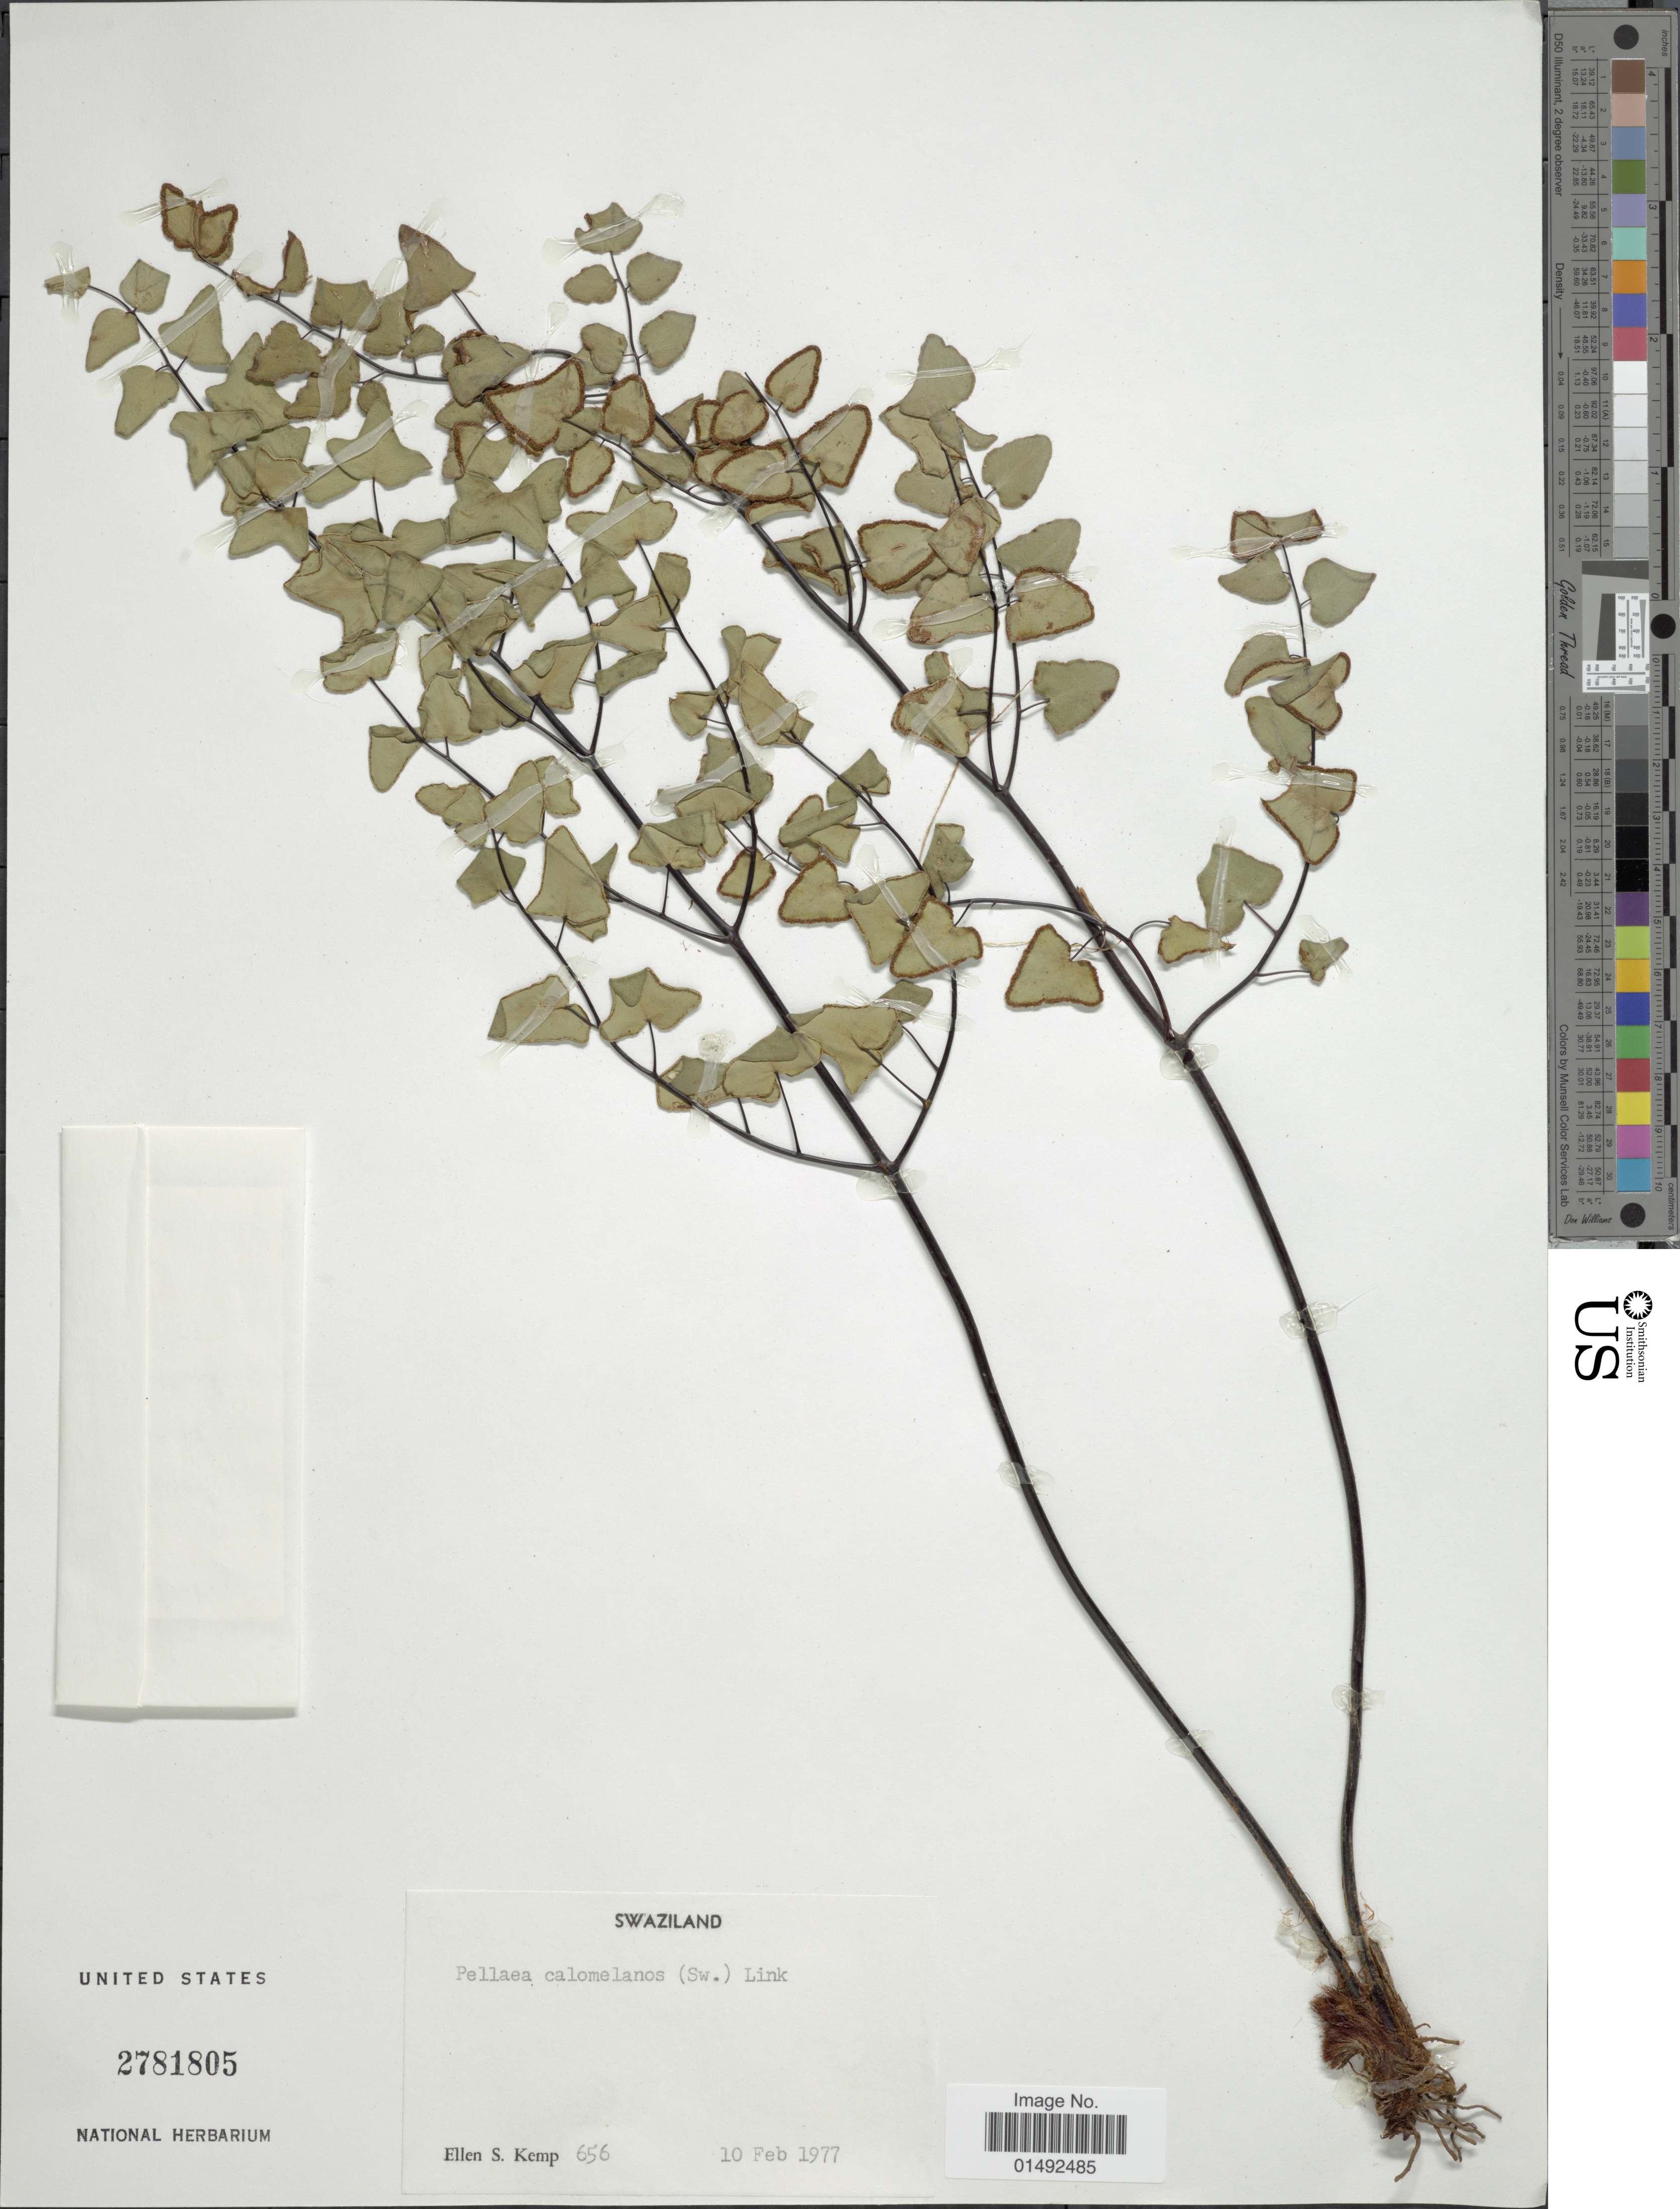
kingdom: Plantae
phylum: Tracheophyta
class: Polypodiopsida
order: Polypodiales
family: Pteridaceae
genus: Pellaea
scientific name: Pellaea calomelanos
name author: (Sw.) Link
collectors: E. S. Kemp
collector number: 656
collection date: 1977-02-10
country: Eswatini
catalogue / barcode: US 2781805